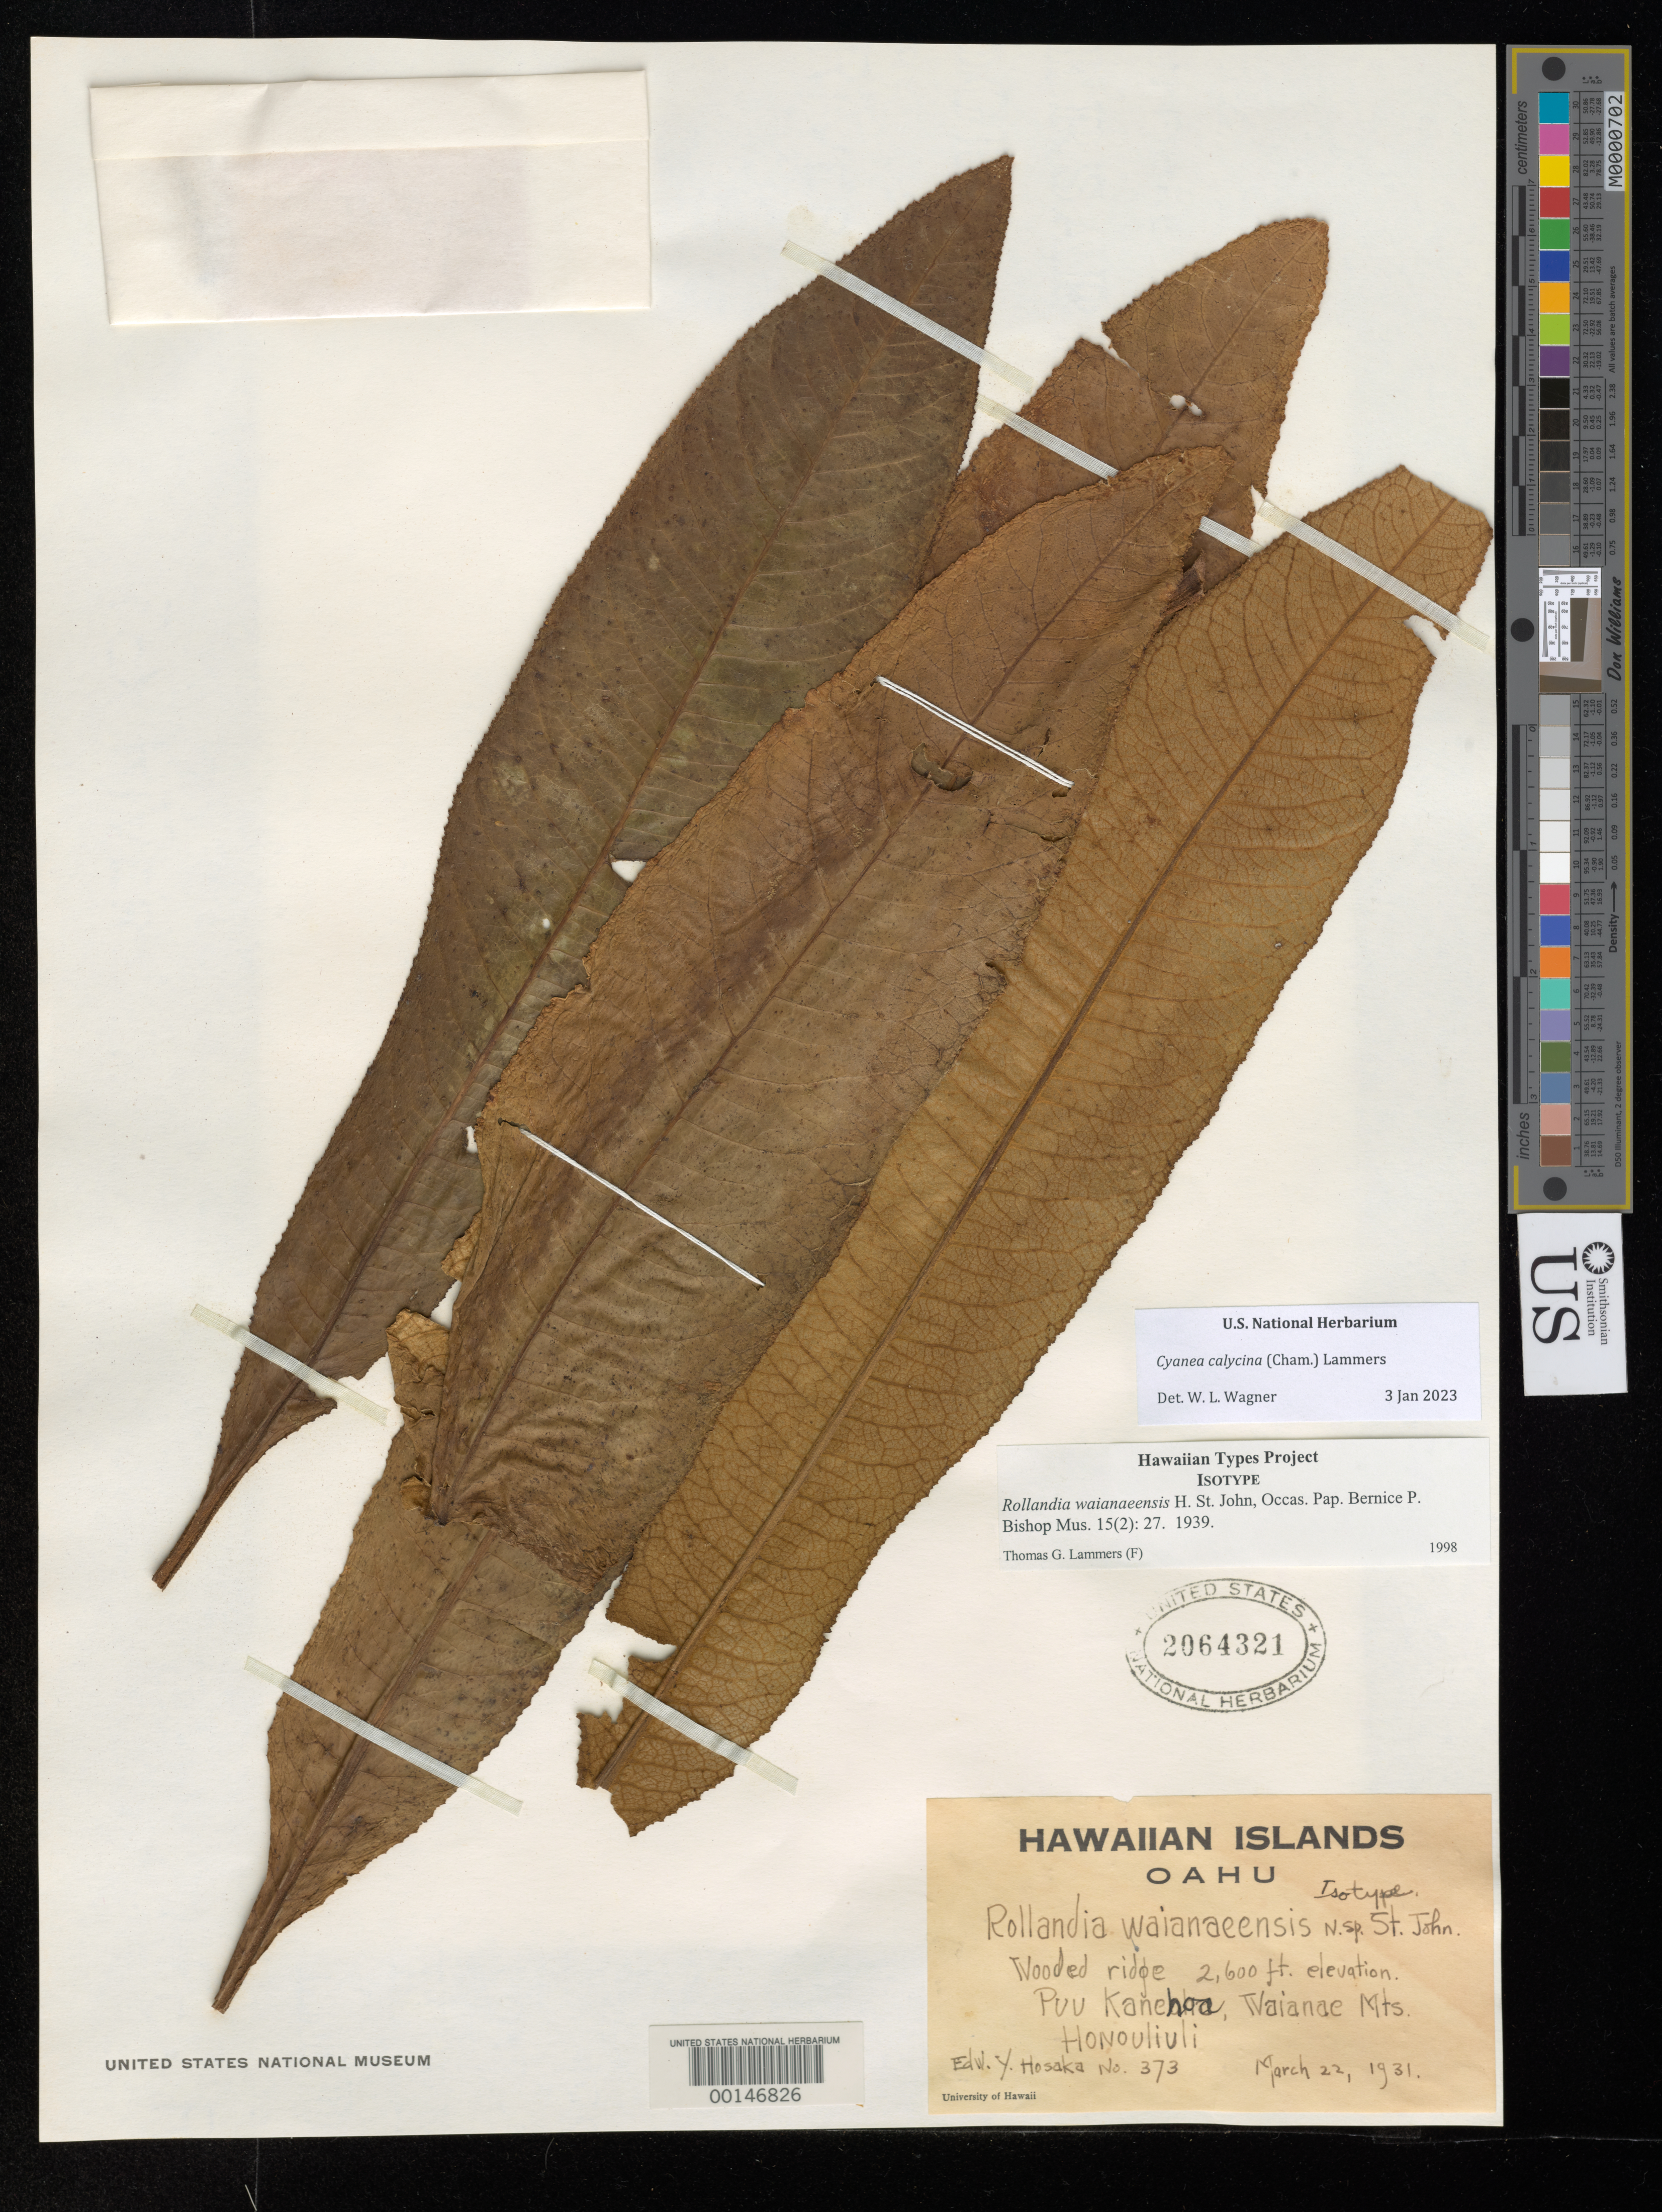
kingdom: Plantae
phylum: Tracheophyta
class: Magnoliopsida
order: Asterales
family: Campanulaceae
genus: Rollandia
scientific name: Rollandia waianaeensis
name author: H. St. John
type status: Isotype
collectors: E. Y. Hosaka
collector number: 373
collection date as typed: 22 Mar 1931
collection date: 1931-03-22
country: United States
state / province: Hawaii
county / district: Honolulu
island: Oahu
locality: Puukanehoa.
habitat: Wooded ridge.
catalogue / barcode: US 2064321